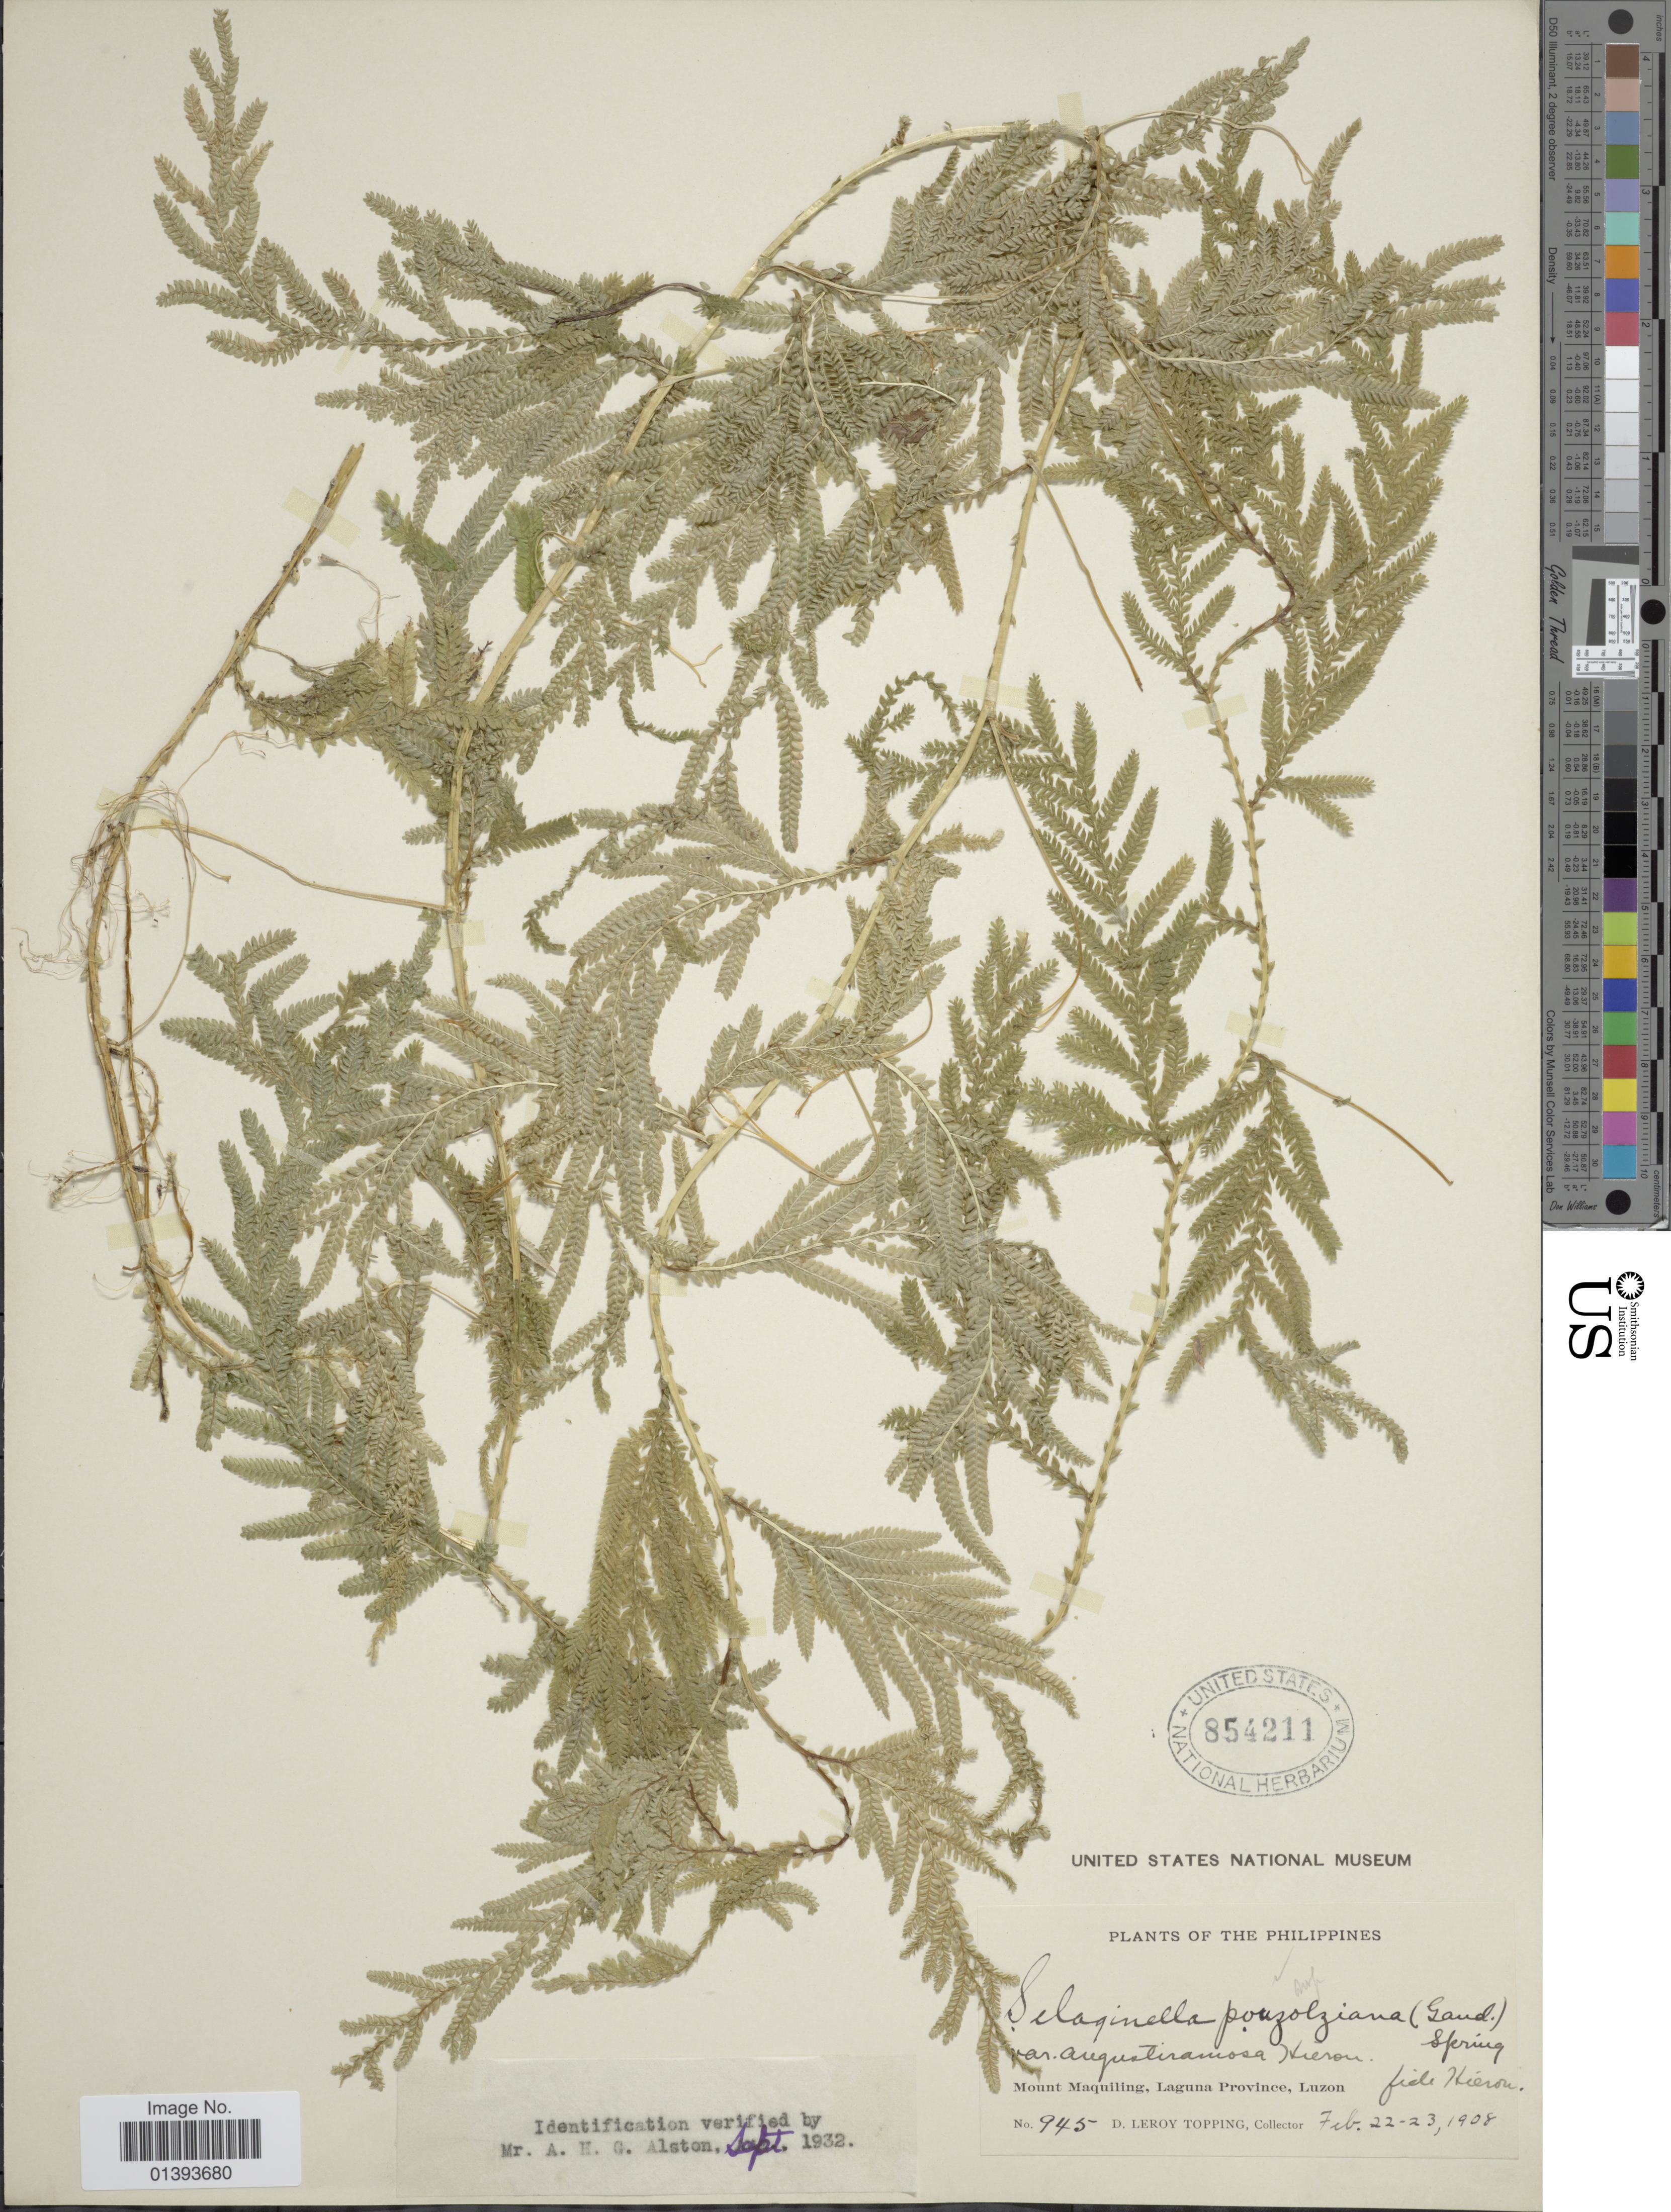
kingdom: Plantae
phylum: Tracheophyta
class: Lycopodiopsida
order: Selaginellales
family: Selaginellaceae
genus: Selaginella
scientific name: Selaginella delicatula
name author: (Desv.) Alston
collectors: D. L. Topping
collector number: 945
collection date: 1908-02-22/1908-02-23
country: Philippines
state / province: Central Luzon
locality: Mount Maquilling, Laguna province, Luzon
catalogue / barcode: US 854211